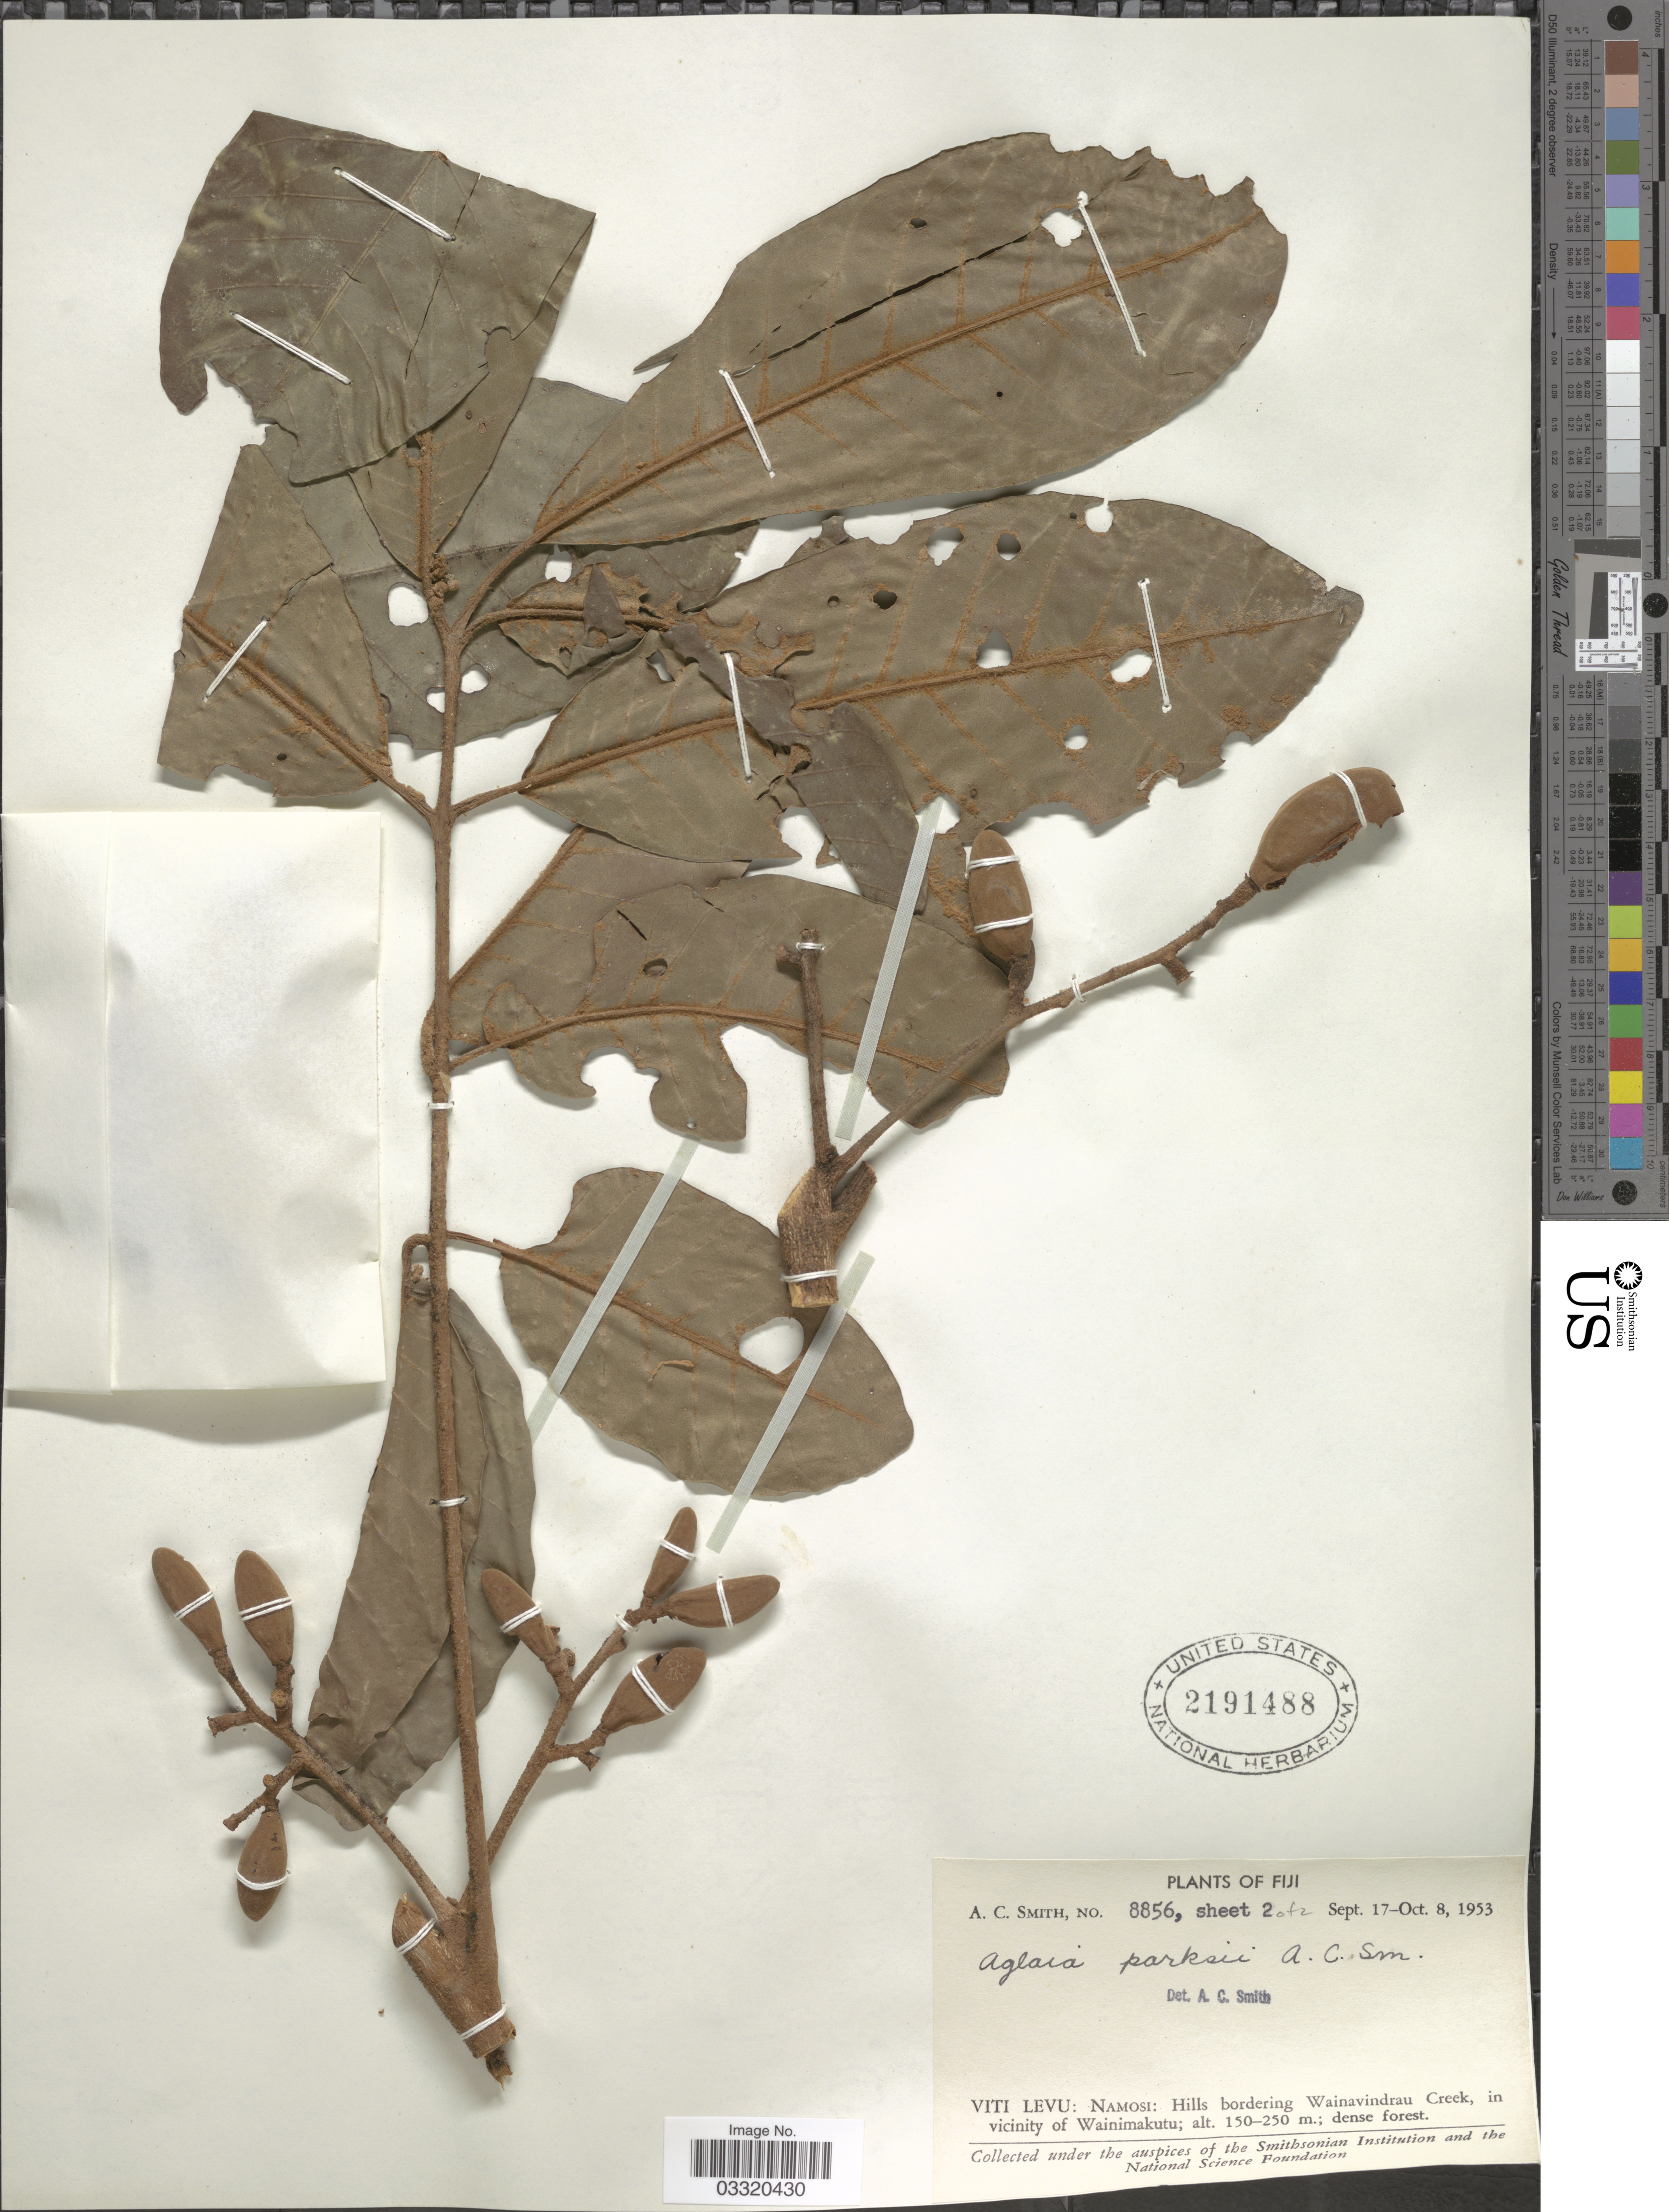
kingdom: Plantae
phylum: Tracheophyta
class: Magnoliopsida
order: Sapindales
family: Meliaceae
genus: Aglaia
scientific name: Aglaia parksii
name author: A.C. Sm.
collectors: A. C. Smith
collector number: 8856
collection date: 1953-09-17/1953-10-08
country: Fiji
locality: Viti Levu: Namosi: Hills bordering Wainavindrau Creek, in vicinity of Wainimakutu.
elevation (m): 150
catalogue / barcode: US 2191488